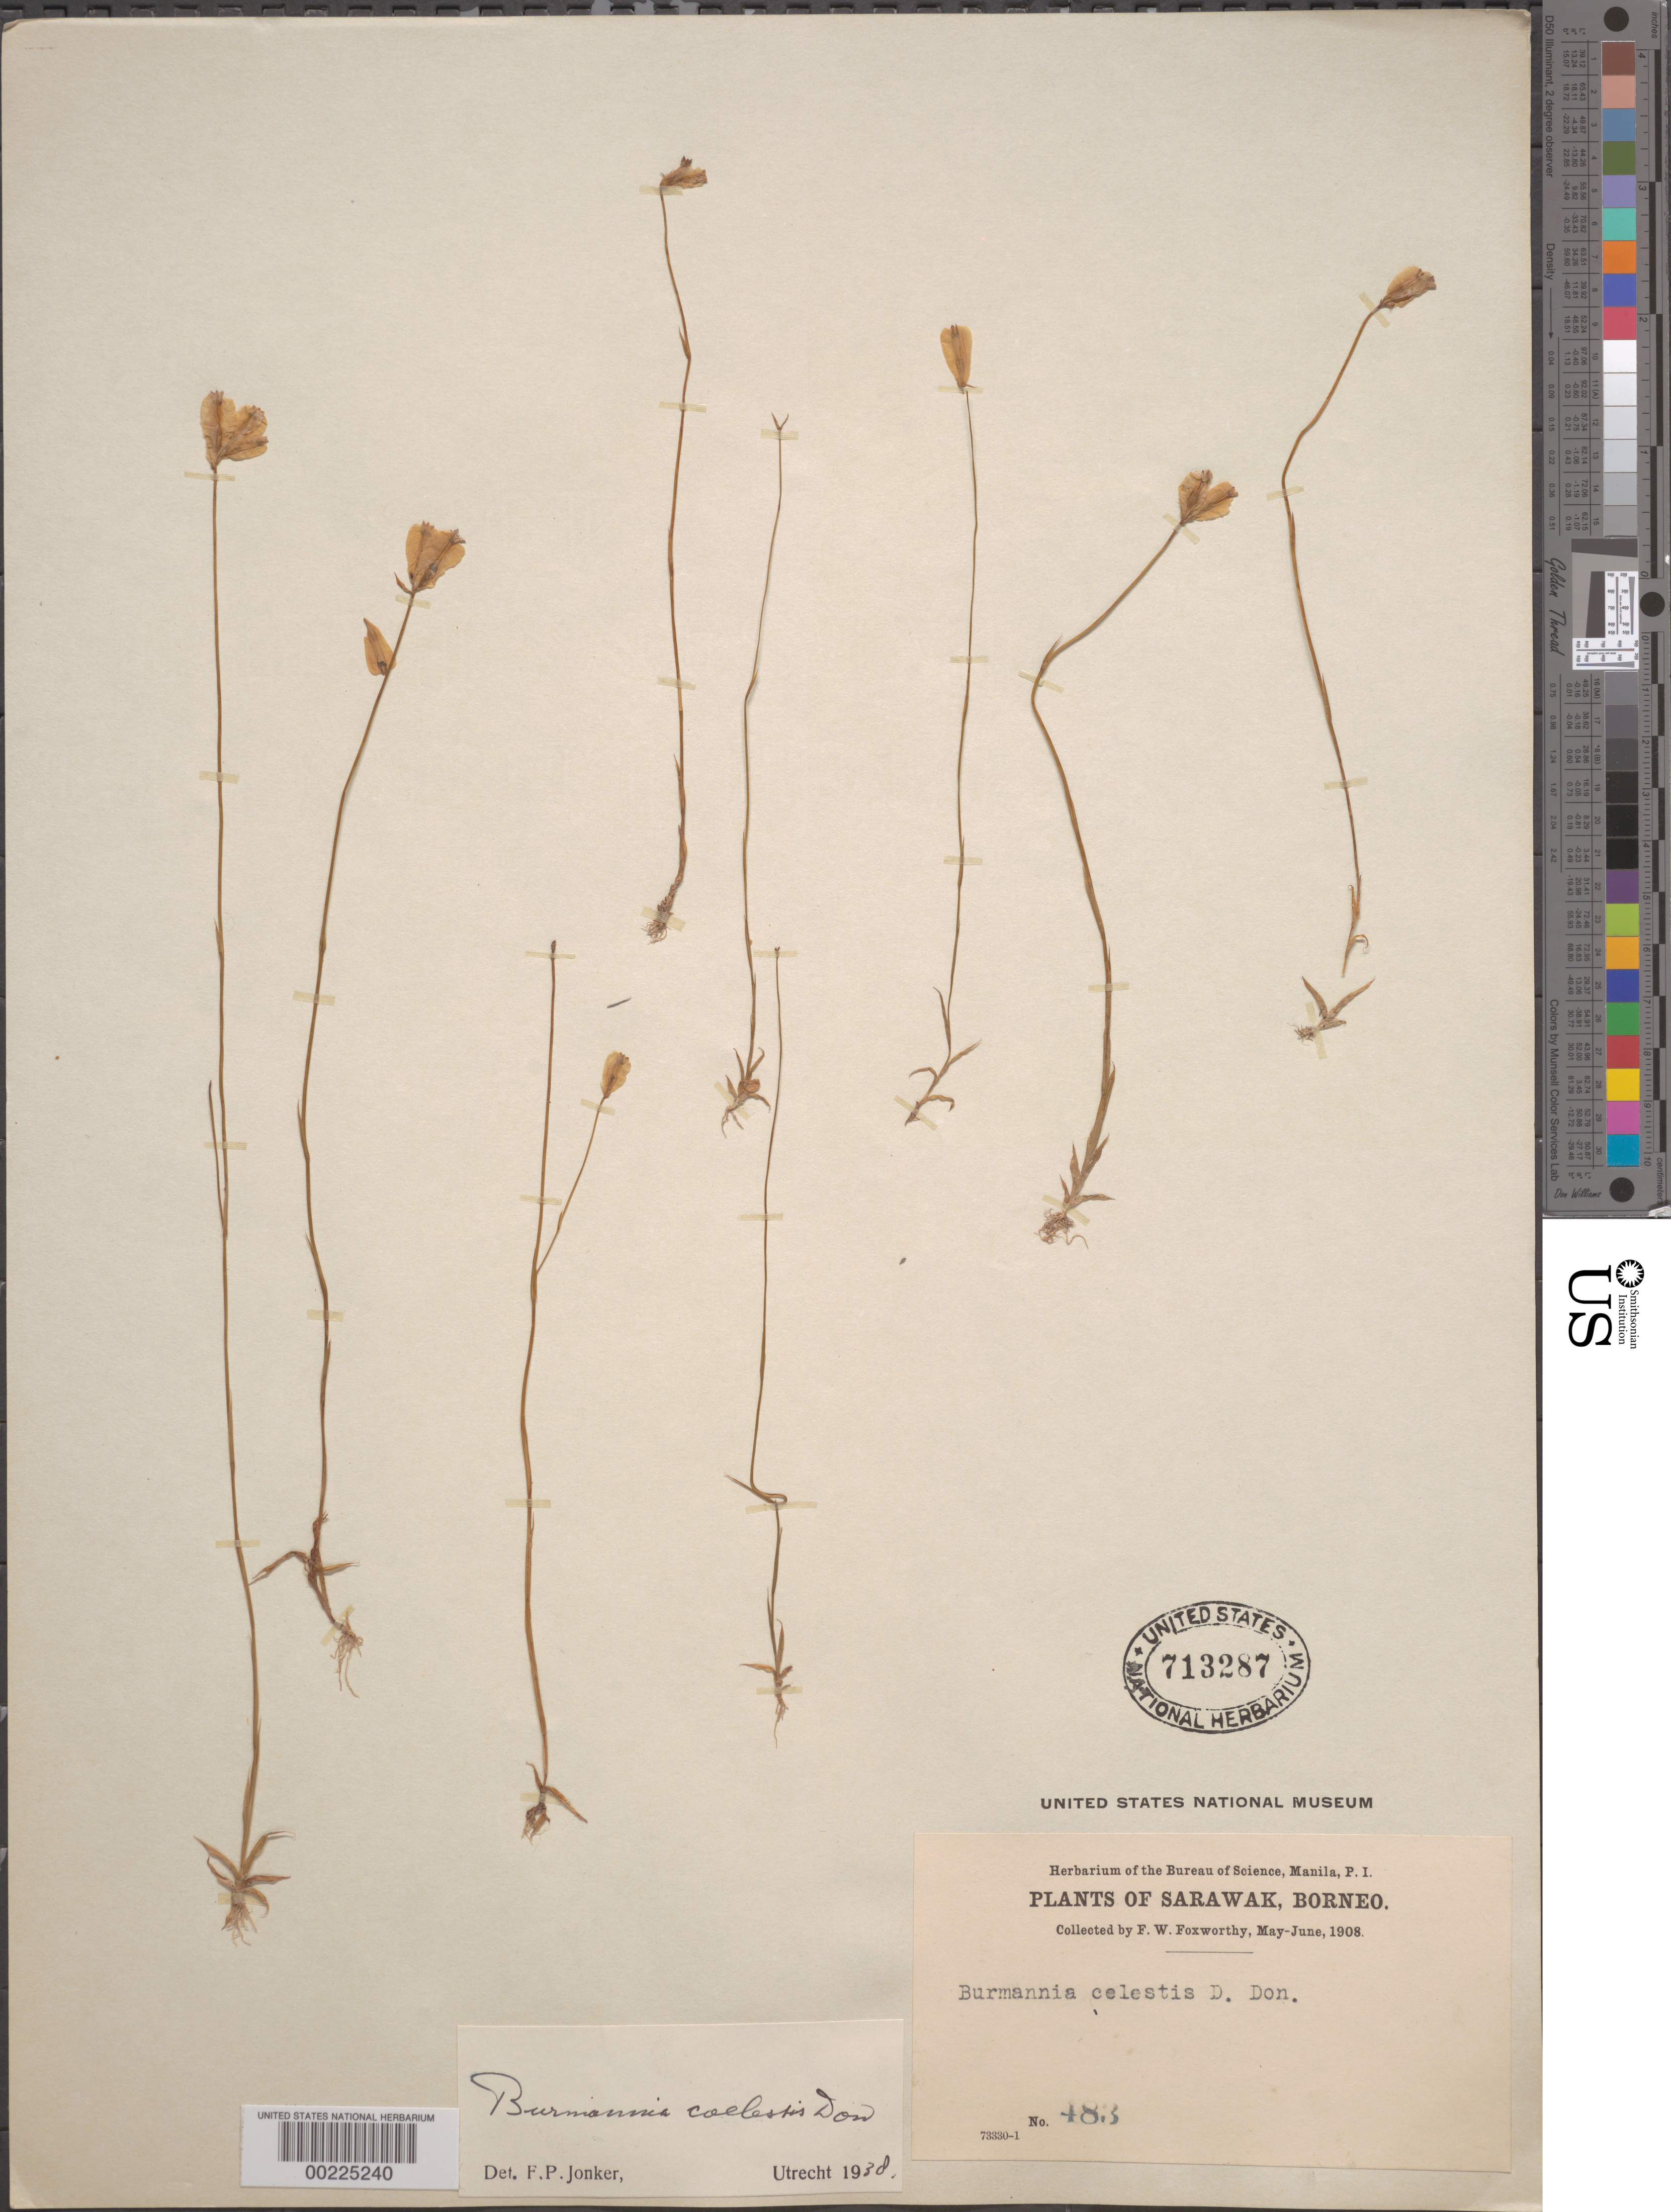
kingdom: Plantae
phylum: Tracheophyta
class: Liliopsida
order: Dioscoreales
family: Burmanniaceae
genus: Burmannia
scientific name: Burmannia coelestis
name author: D. Don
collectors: F. W. Foxworthy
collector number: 483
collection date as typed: May 1908 to -- Jun 1908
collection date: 1908-05/1908-06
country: Malaysia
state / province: Sarawak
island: Borneo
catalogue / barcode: US 713287